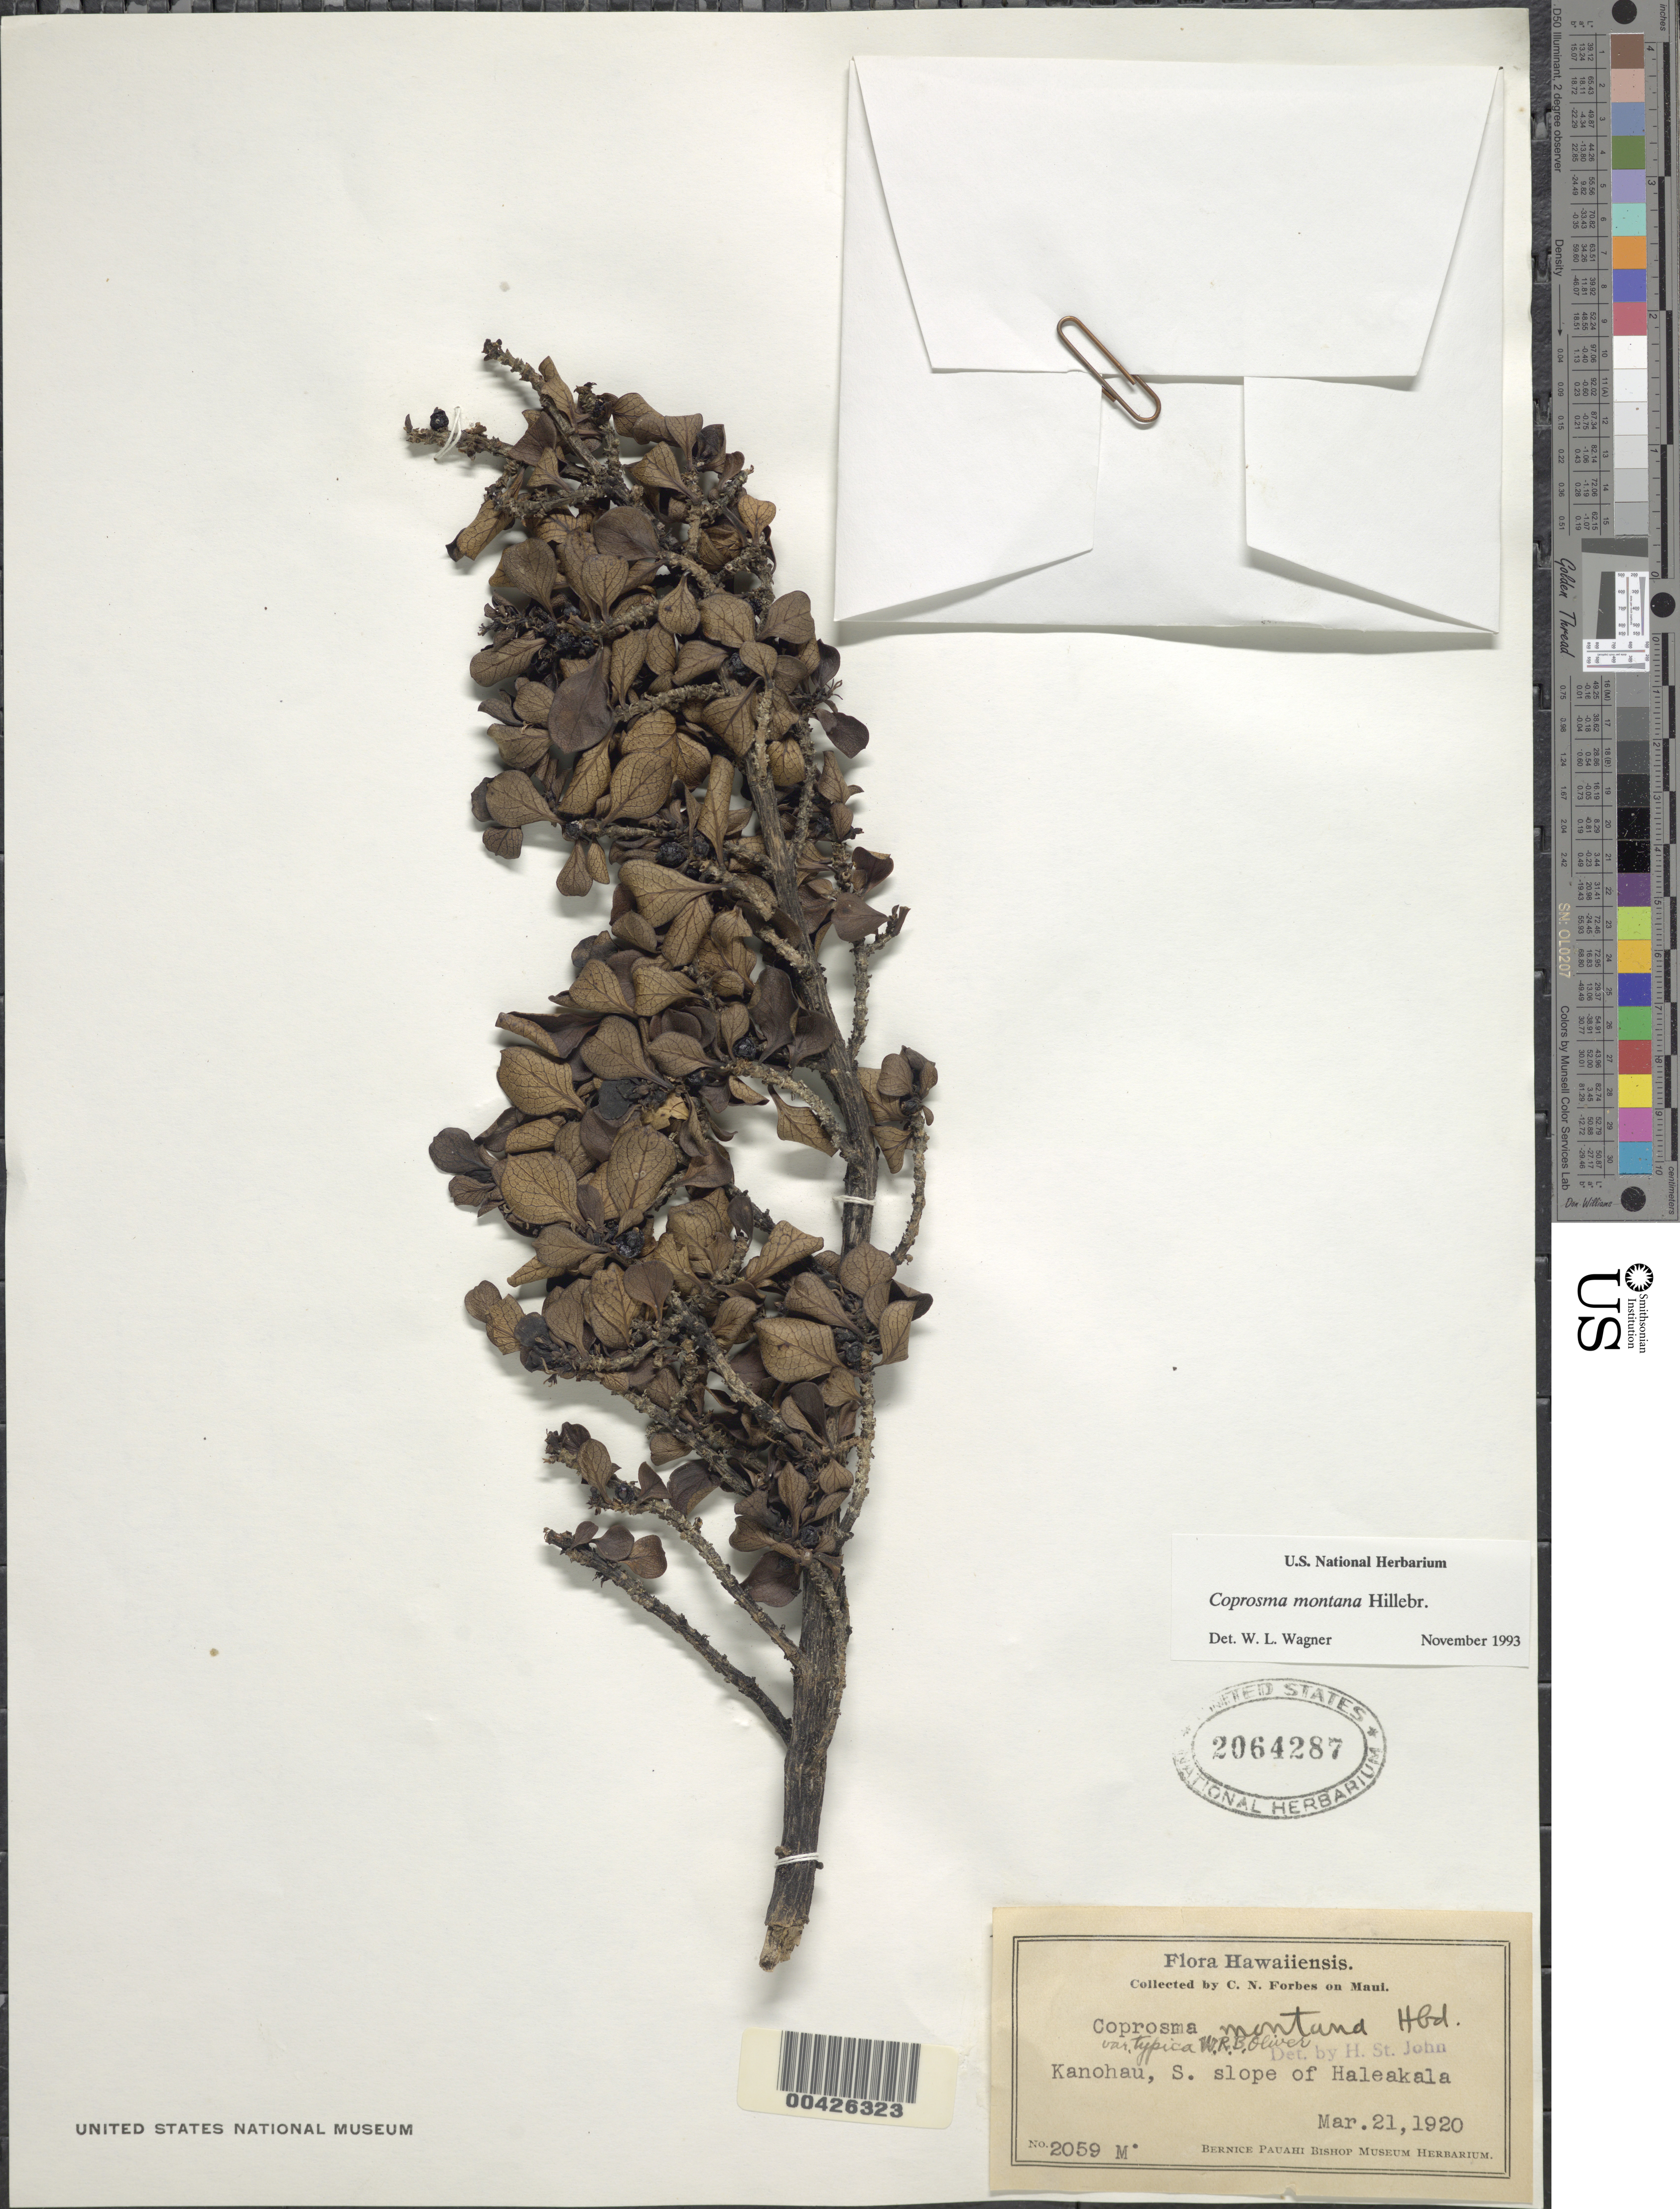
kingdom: Plantae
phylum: Tracheophyta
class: Magnoliopsida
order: Gentianales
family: Rubiaceae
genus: Coprosma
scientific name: Coprosma montana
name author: Hillebr.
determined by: Wagner, W. L., (BOT), Smithsonian Institution - National Museum of Natural History (UNITED STATES)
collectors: C. N. Forbes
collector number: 2059.M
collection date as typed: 21 Mar 1920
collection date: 1920-03-21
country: United States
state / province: Hawaii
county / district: Maui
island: Maui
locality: Kanohau, S slope of Haleakala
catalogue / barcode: US 2064287